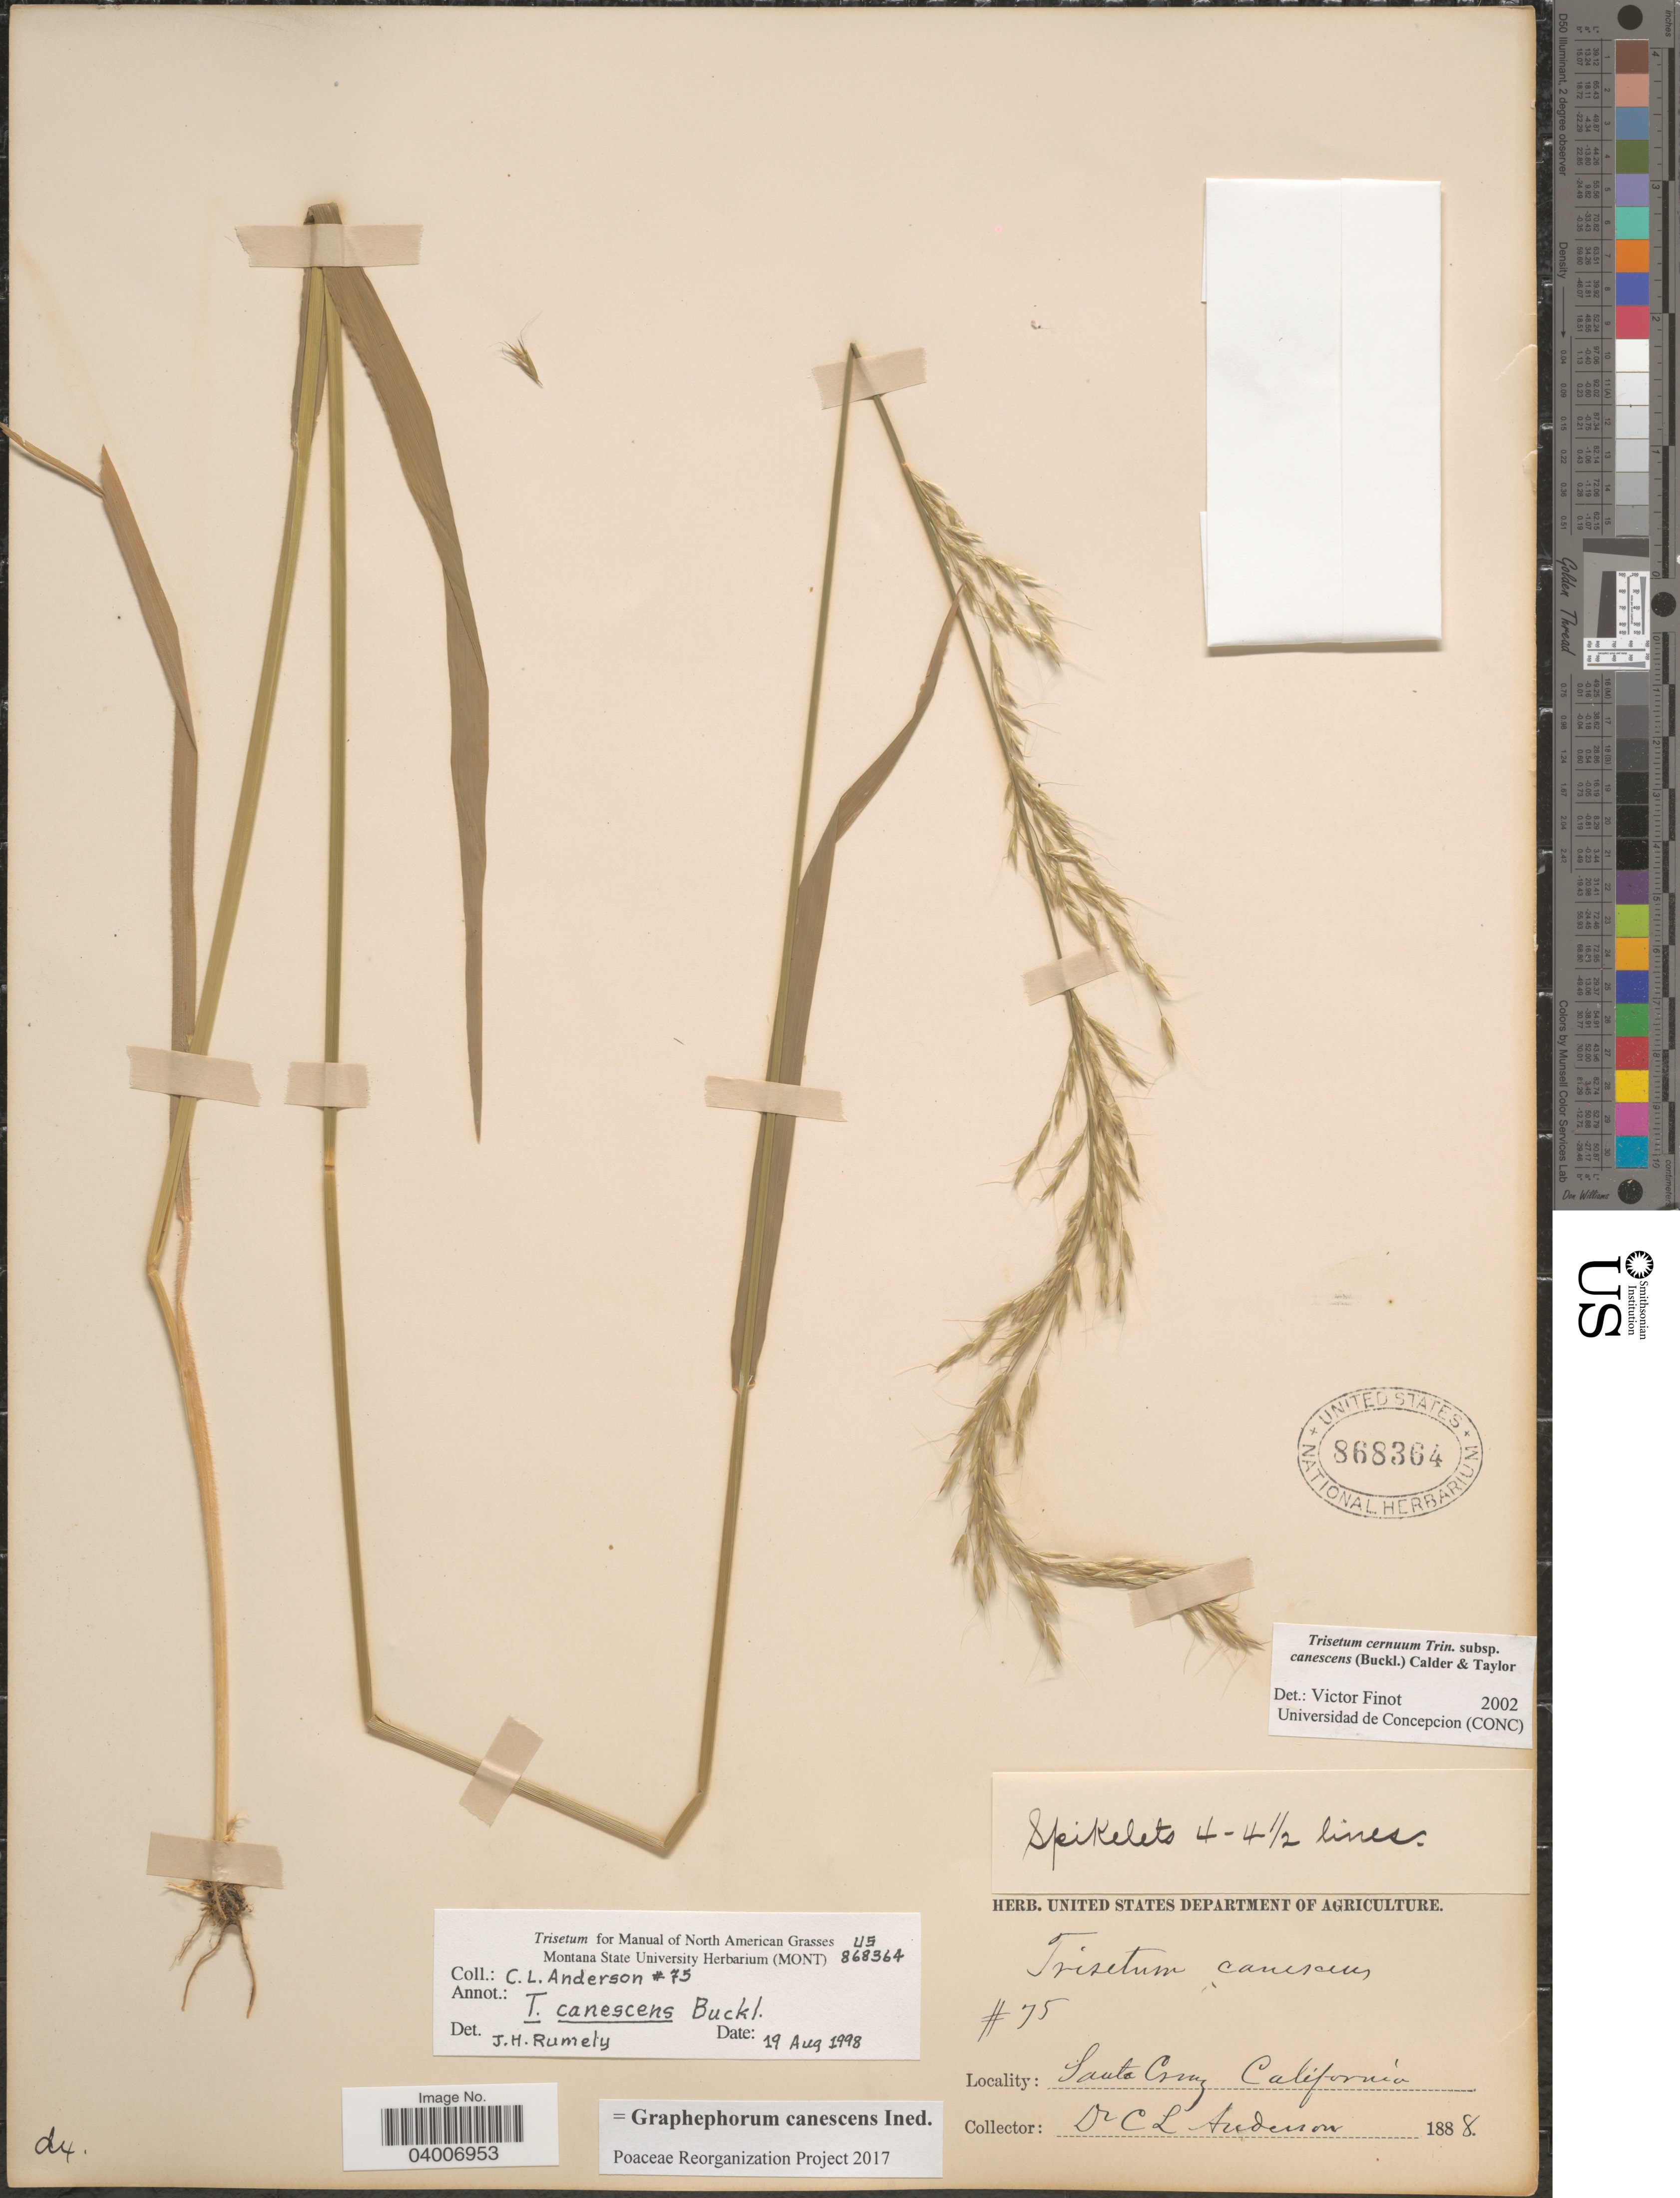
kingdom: Plantae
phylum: Tracheophyta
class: Liliopsida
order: Poales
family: Poaceae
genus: Graphephorum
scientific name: Graphephorum canescens ined.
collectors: C. L. Anderson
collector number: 75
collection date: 1888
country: United States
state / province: California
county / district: Santa Cruz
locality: Santa Cruz.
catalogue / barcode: US 868364